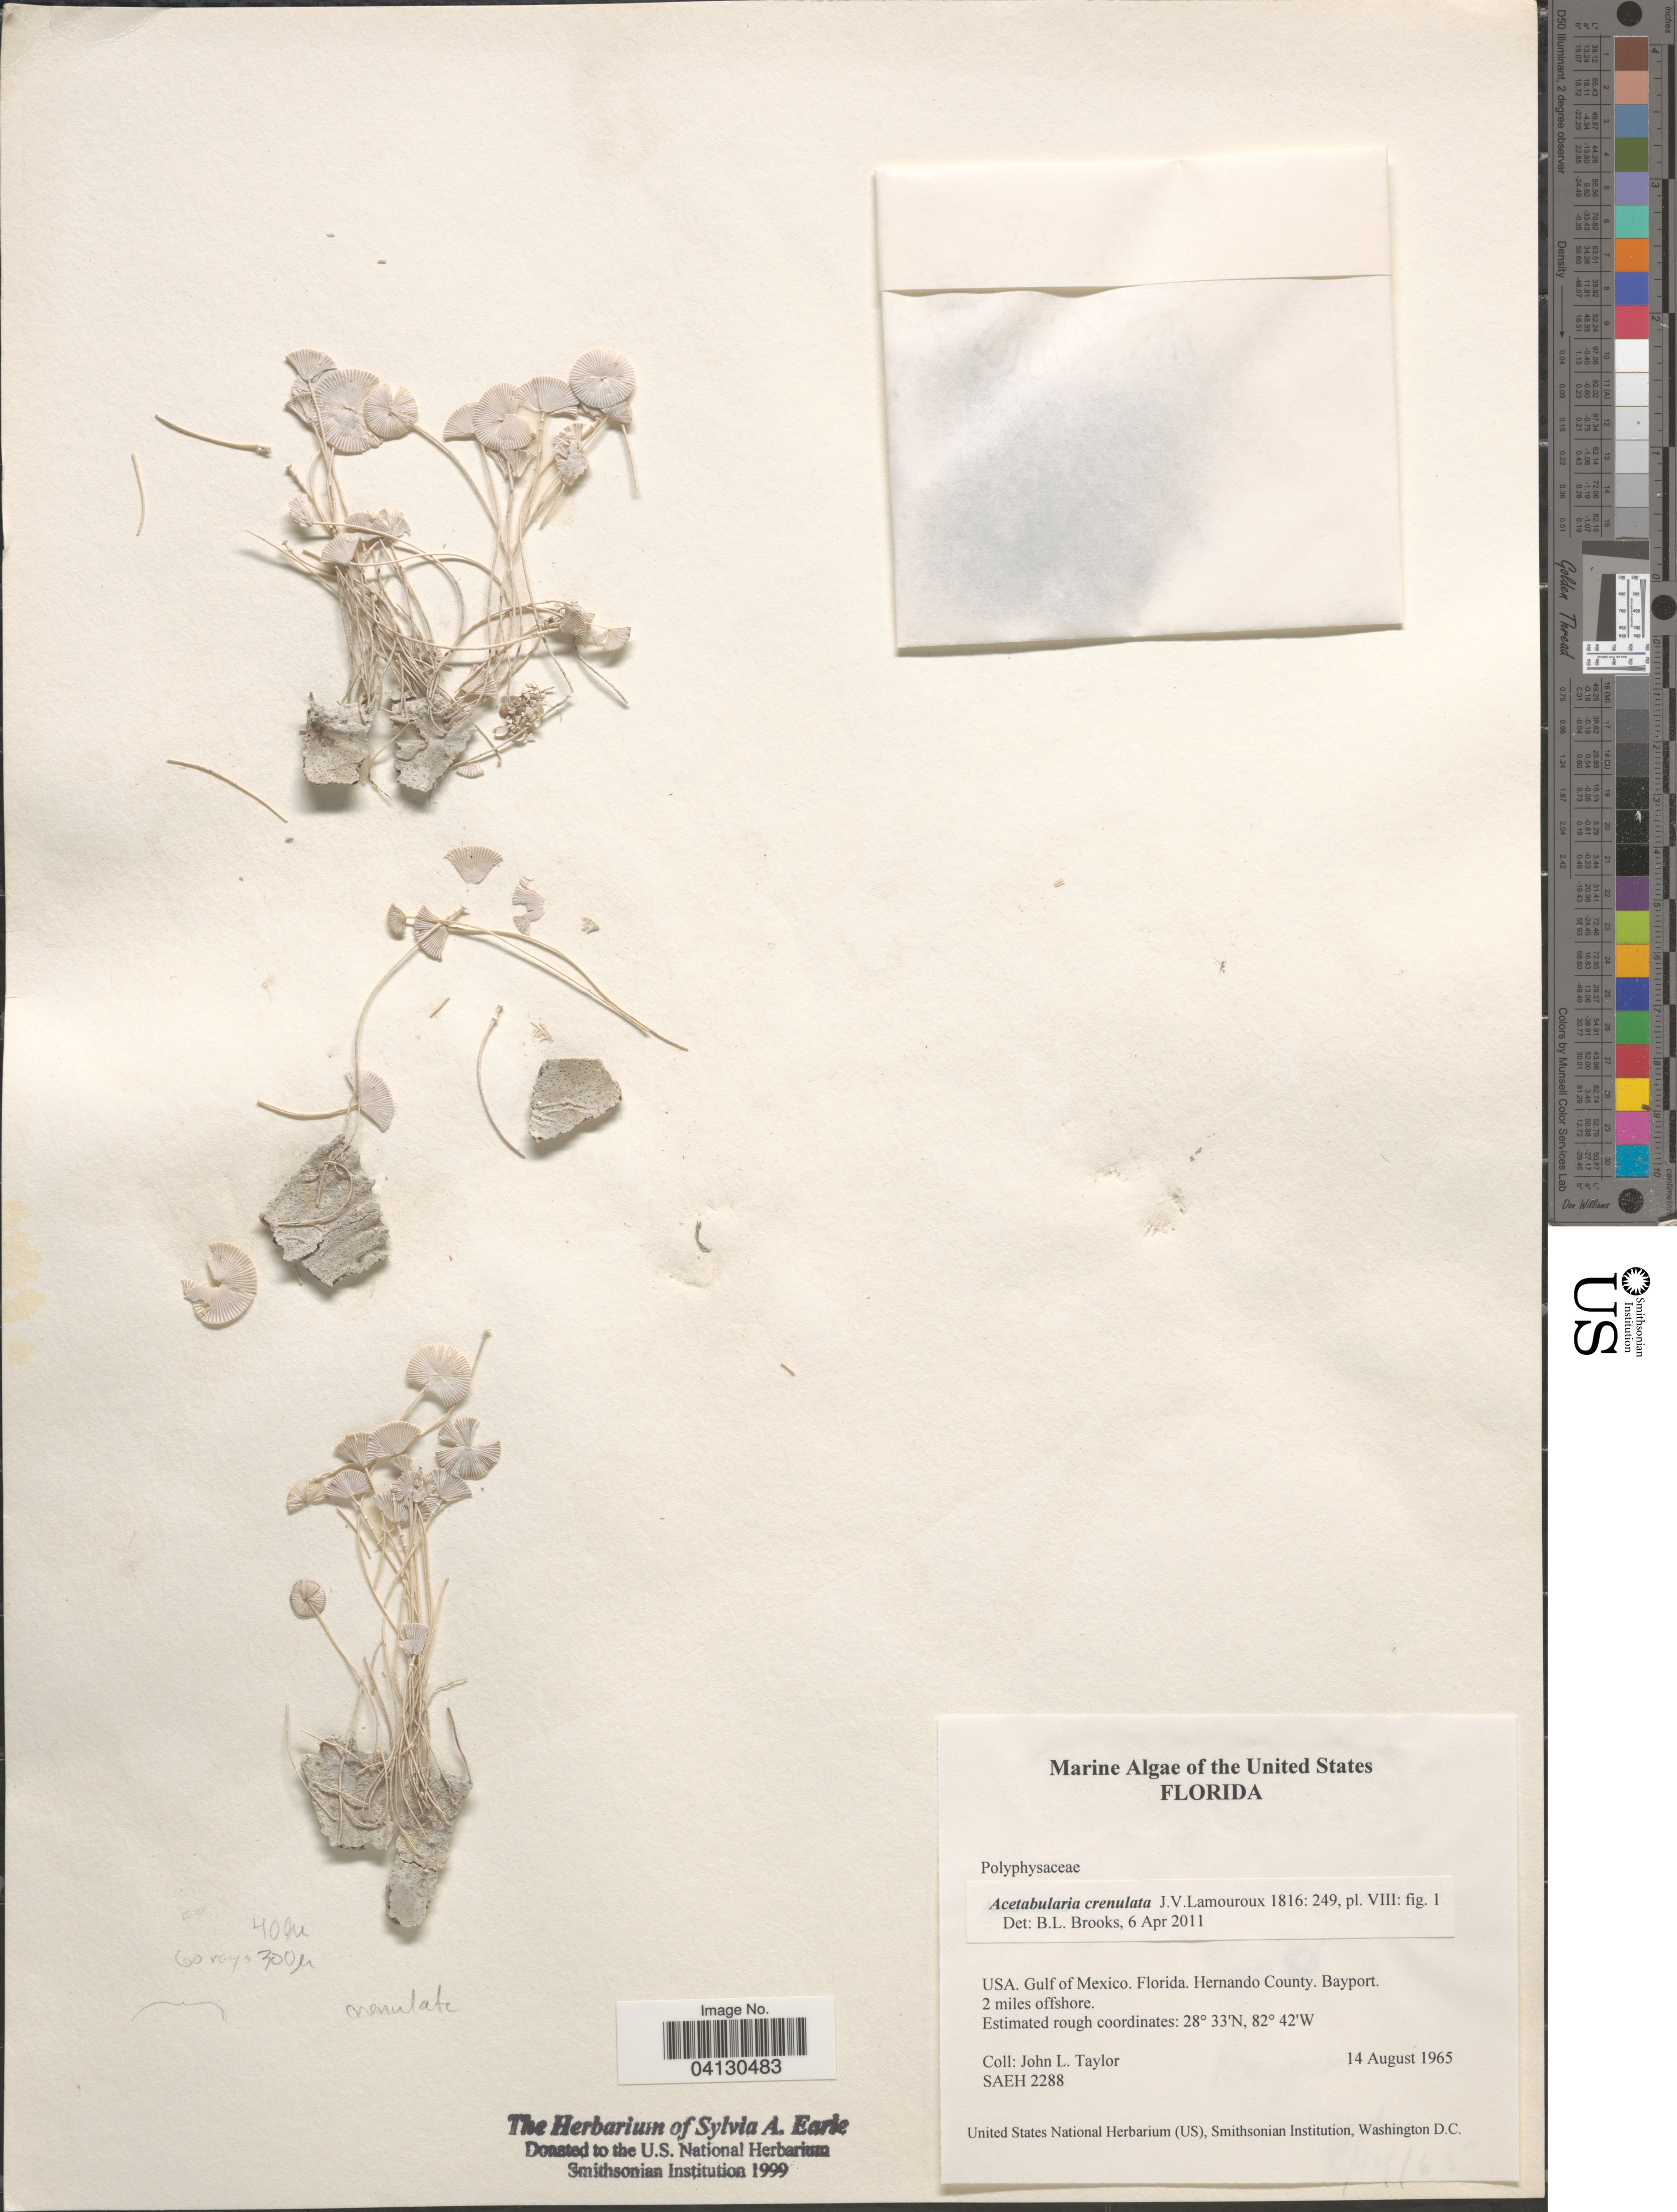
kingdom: Plantae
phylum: Chlorophyta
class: Ulvophyceae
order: Dasycladales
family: Polyphysaceae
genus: Acetabularia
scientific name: Acetabularia acetabulum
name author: J.V.Lamouroux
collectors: J. L. Taylor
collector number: SAEH2288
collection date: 1965-08-14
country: United States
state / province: Florida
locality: Gulf of Mexico. Hernando County. Bayport. 2 miles offshore.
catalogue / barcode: US 329197